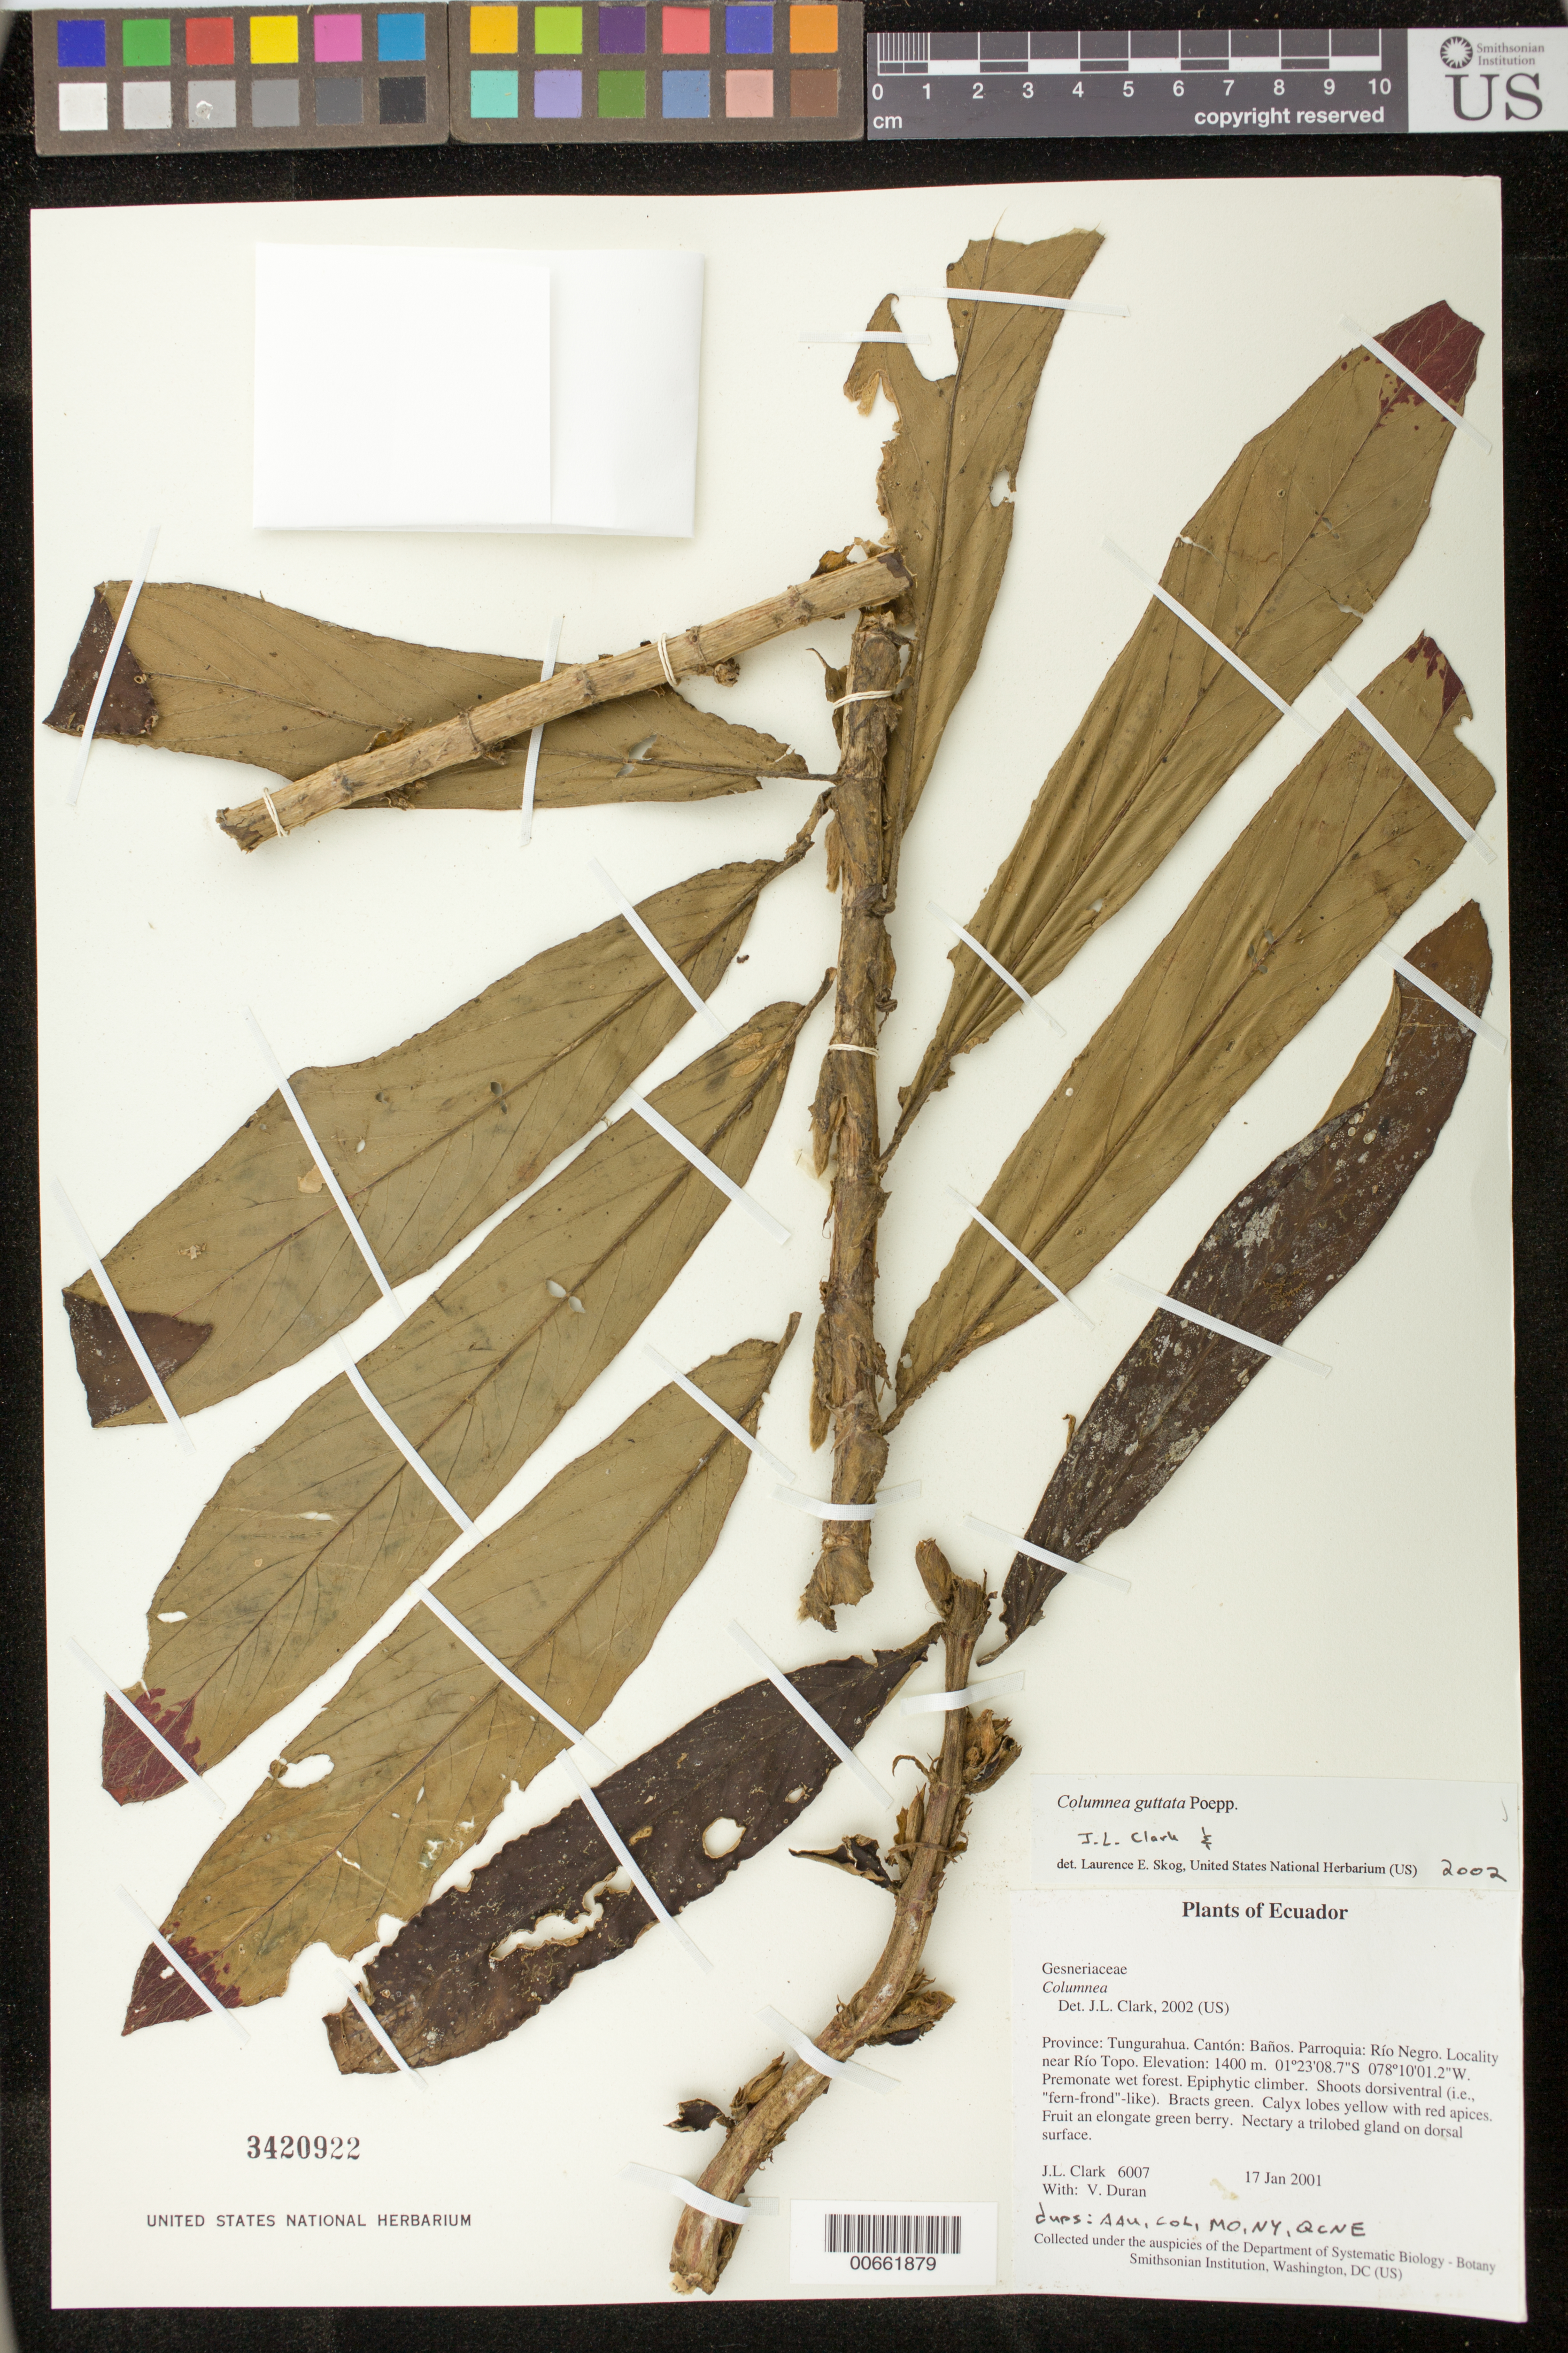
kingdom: Plantae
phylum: Tracheophyta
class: Magnoliopsida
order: Lamiales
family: Gesneriaceae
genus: Columnea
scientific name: Columnea guttata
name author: Poepp.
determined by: Clark, J. L.; Skog, Laurence E.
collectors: J. L. Clark & V. Duran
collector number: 6007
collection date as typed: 17 Jan 2001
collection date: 2001-01-17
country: Ecuador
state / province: Tungurahua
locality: Cantón: Baños. Parroquia: Río Negro. Locality near Río Topo.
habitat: Premonate wet forest.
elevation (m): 1400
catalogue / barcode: US 3420922